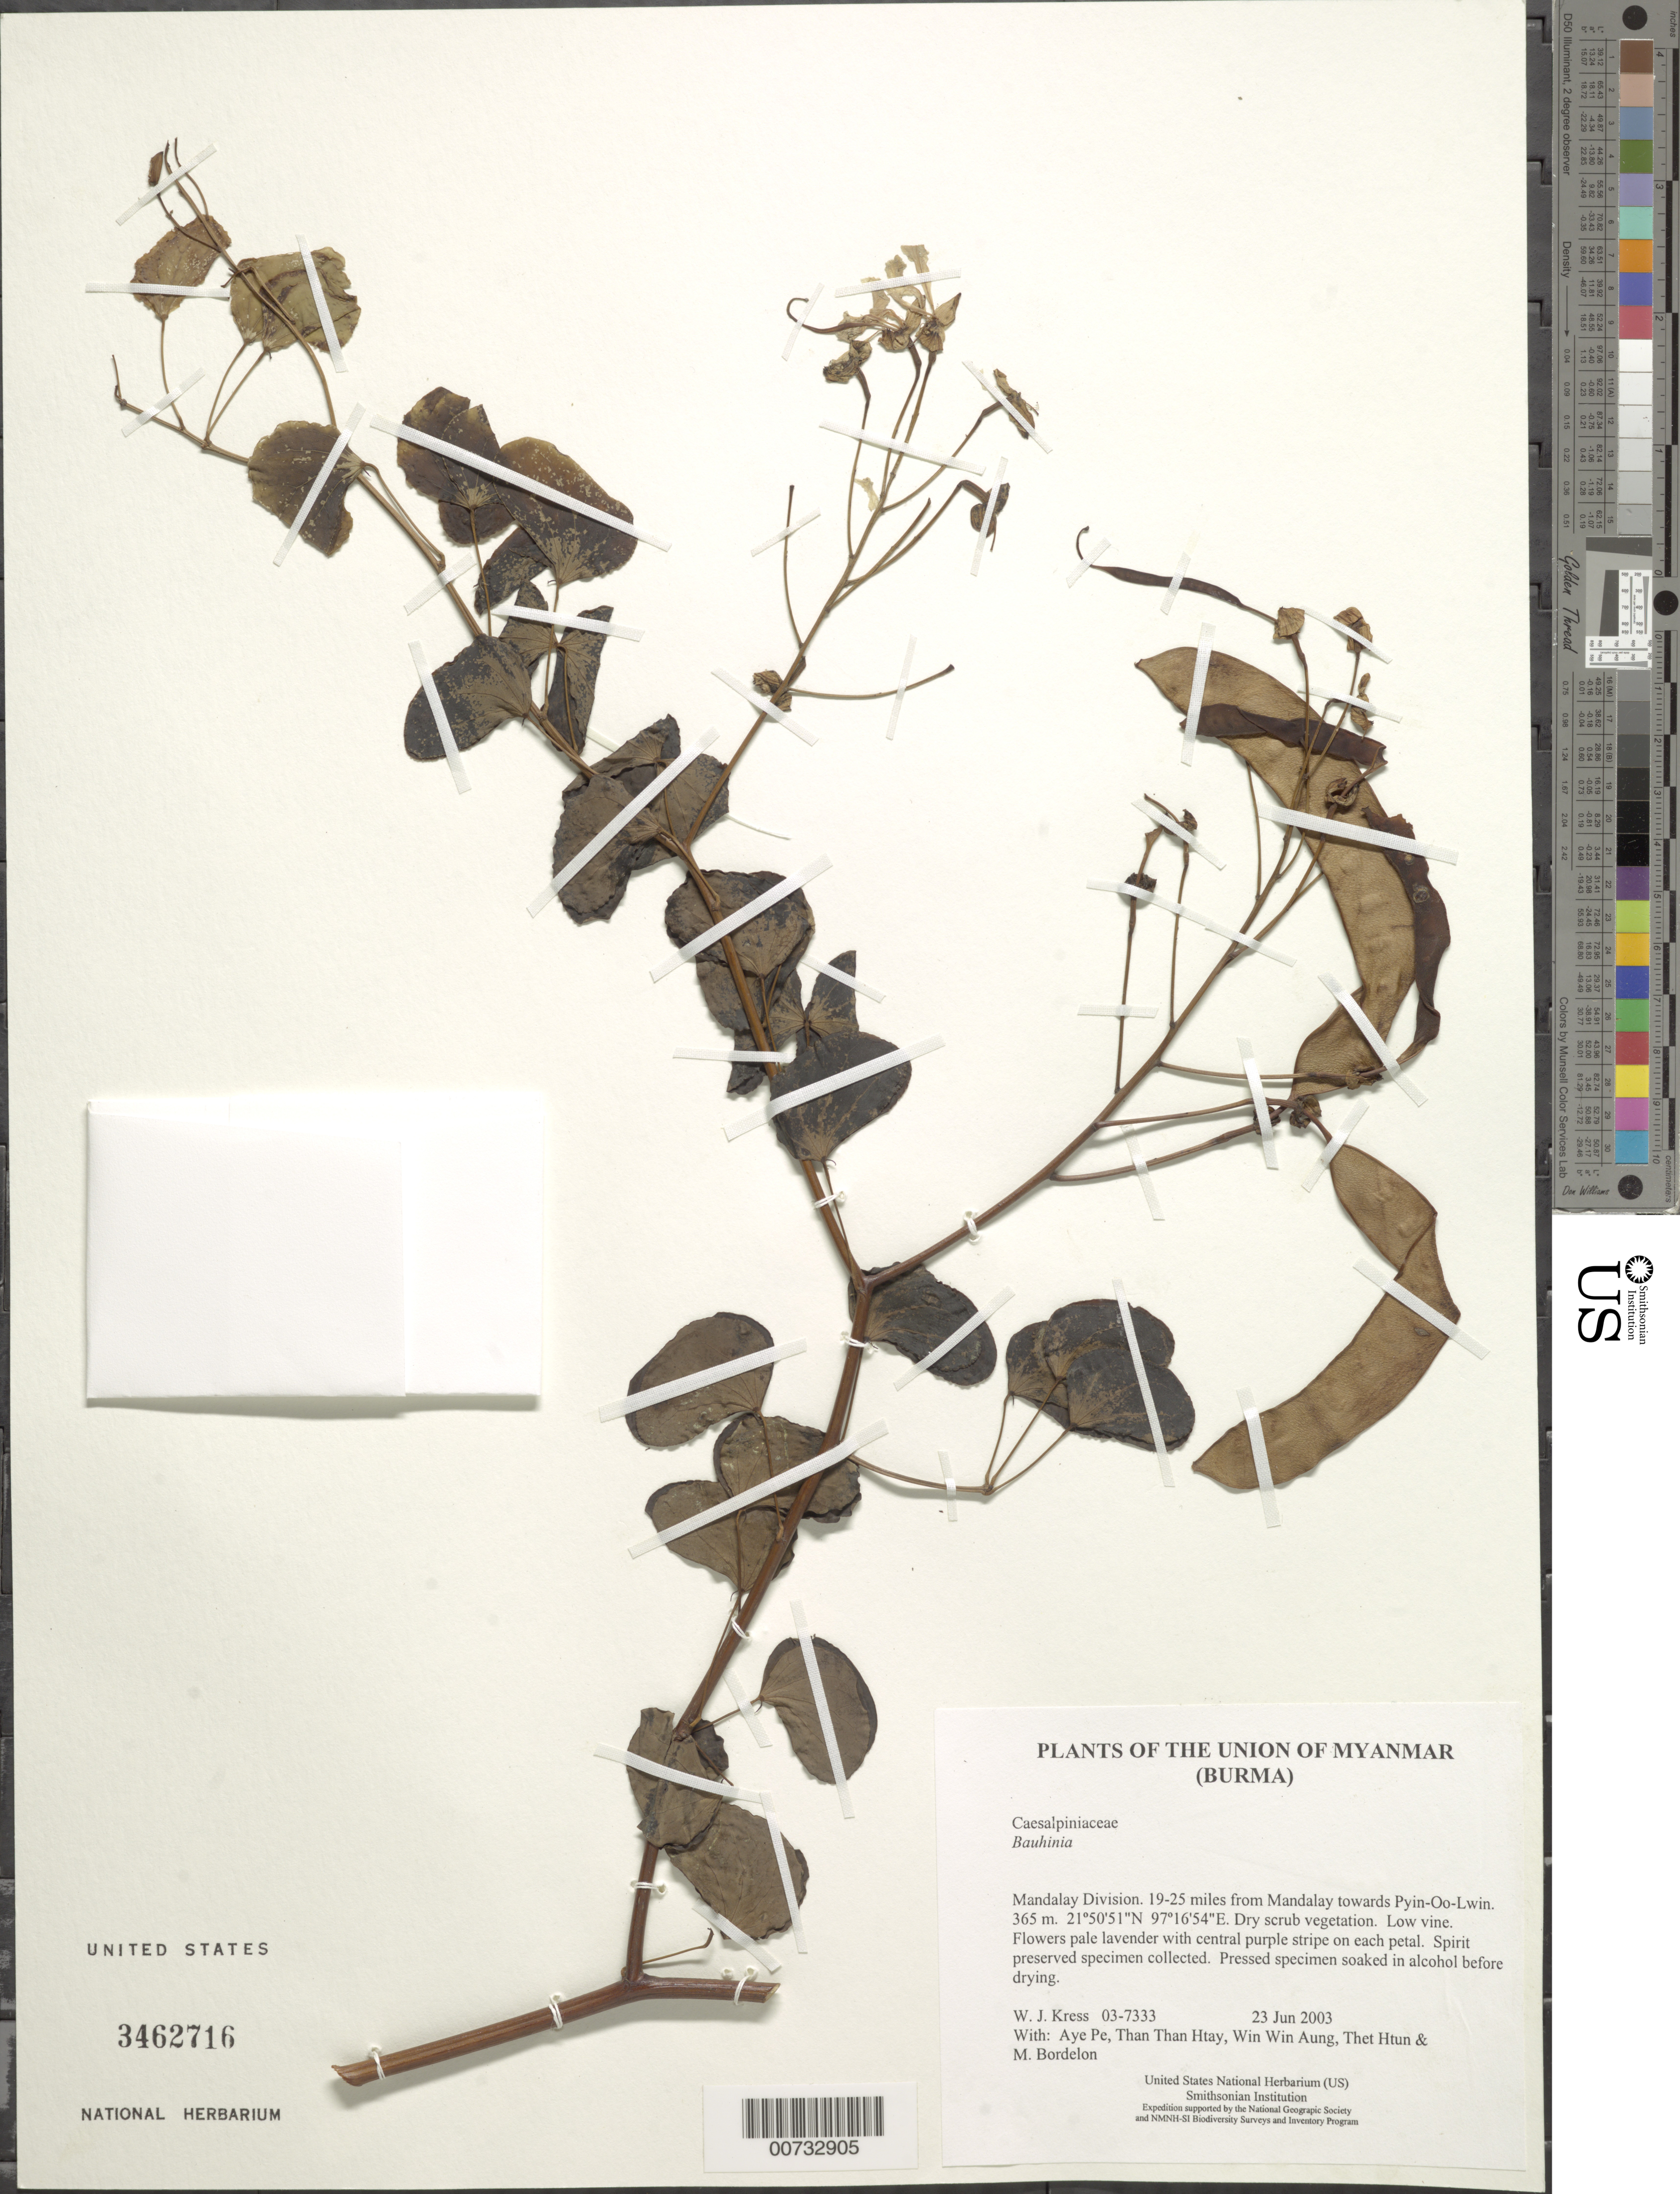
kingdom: Plantae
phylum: Tracheophyta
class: Magnoliopsida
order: Fabales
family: Fabaceae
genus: Phanera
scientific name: Phanera sp.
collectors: W. J. Kress, Aye Pe, Than Than Htay, Win Win Aung, Thet Htun & M. Bordelon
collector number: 03-7333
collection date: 2003-06-23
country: Myanmar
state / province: Mandalay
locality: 19-25 miles from Mandalay towards Pyin-Oo-Lwin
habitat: Dry scrub vegetation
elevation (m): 365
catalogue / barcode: US 3462716